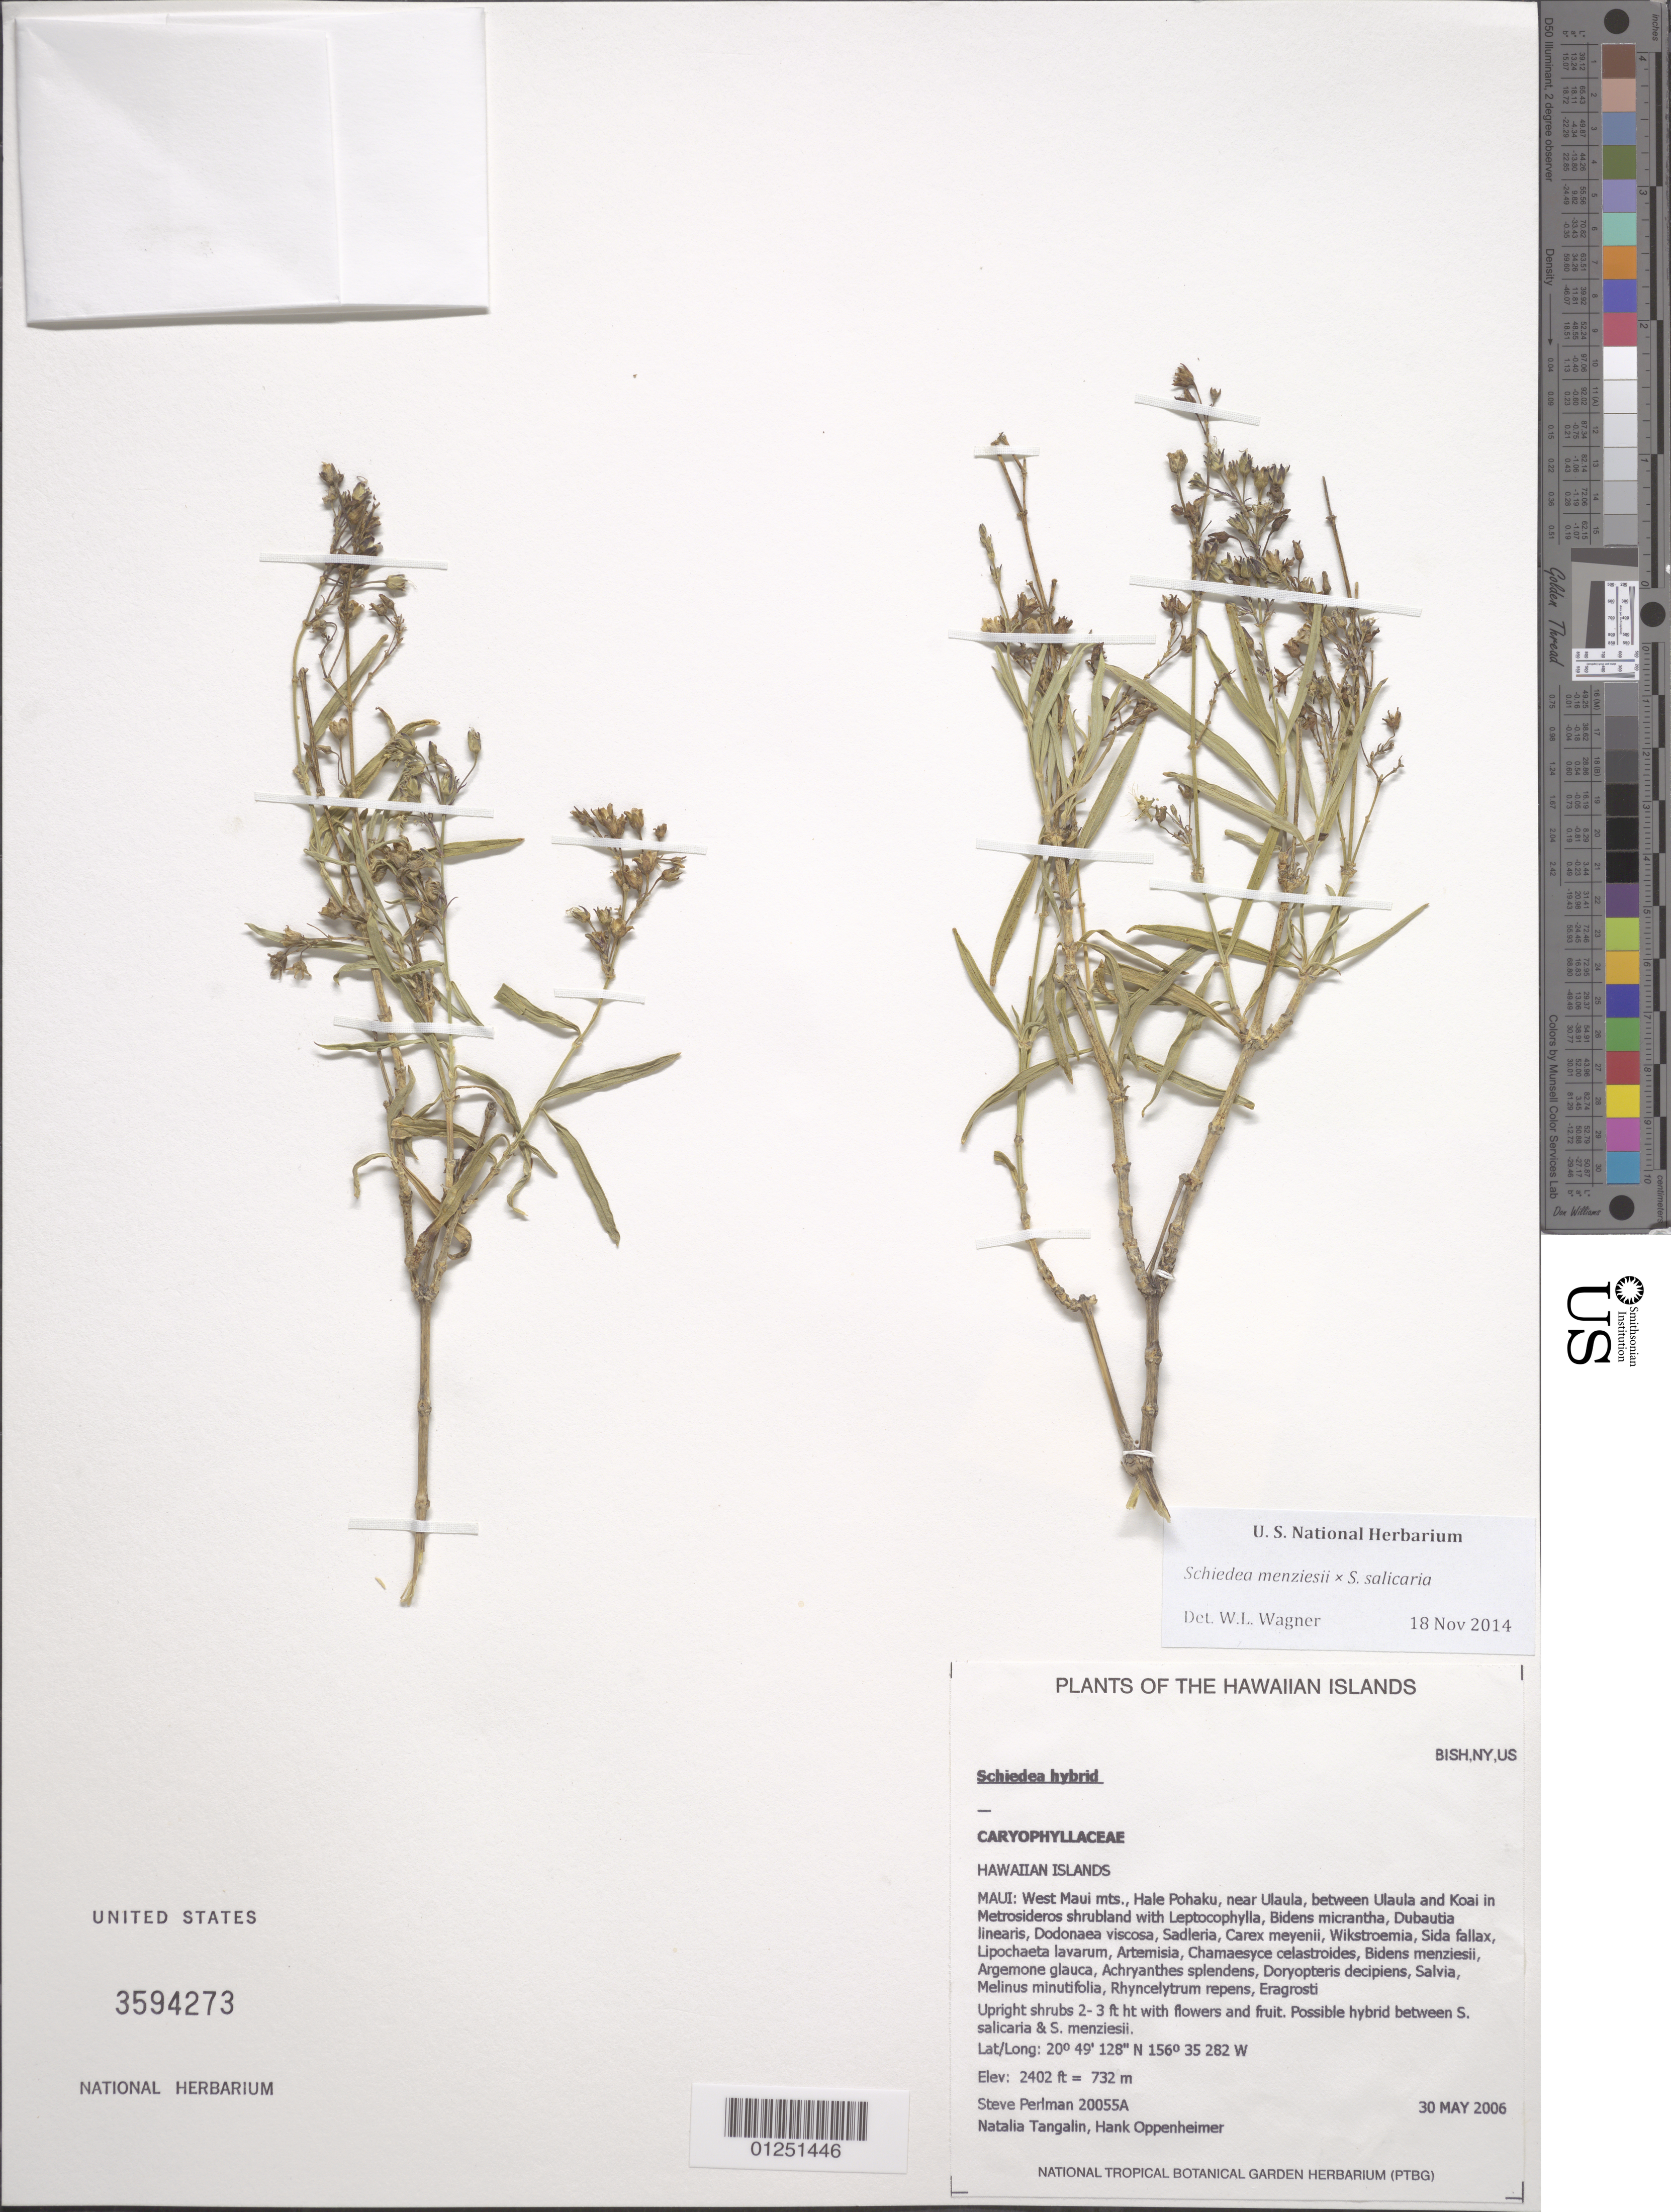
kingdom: Plantae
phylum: Tracheophyta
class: Magnoliopsida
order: Caryophyllales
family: Caryophyllaceae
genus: Schiedea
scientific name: Schiedea menziesii x S. salicaria Hillebr.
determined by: Wagner, W. L., (BOT), Smithsonian Institution - National Museum of Natural History (UNITED STATES)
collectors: S. P. Perlman, N. Tangalin & H. L. Oppenheimer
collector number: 20055A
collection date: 2006-05-30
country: United States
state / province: Hawaii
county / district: Maui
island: Maui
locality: West Maui Mts., Hale Pohaku, near Ulaula, between Ulaula and Koai.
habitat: Shrubland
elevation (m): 732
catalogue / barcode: US 3594273